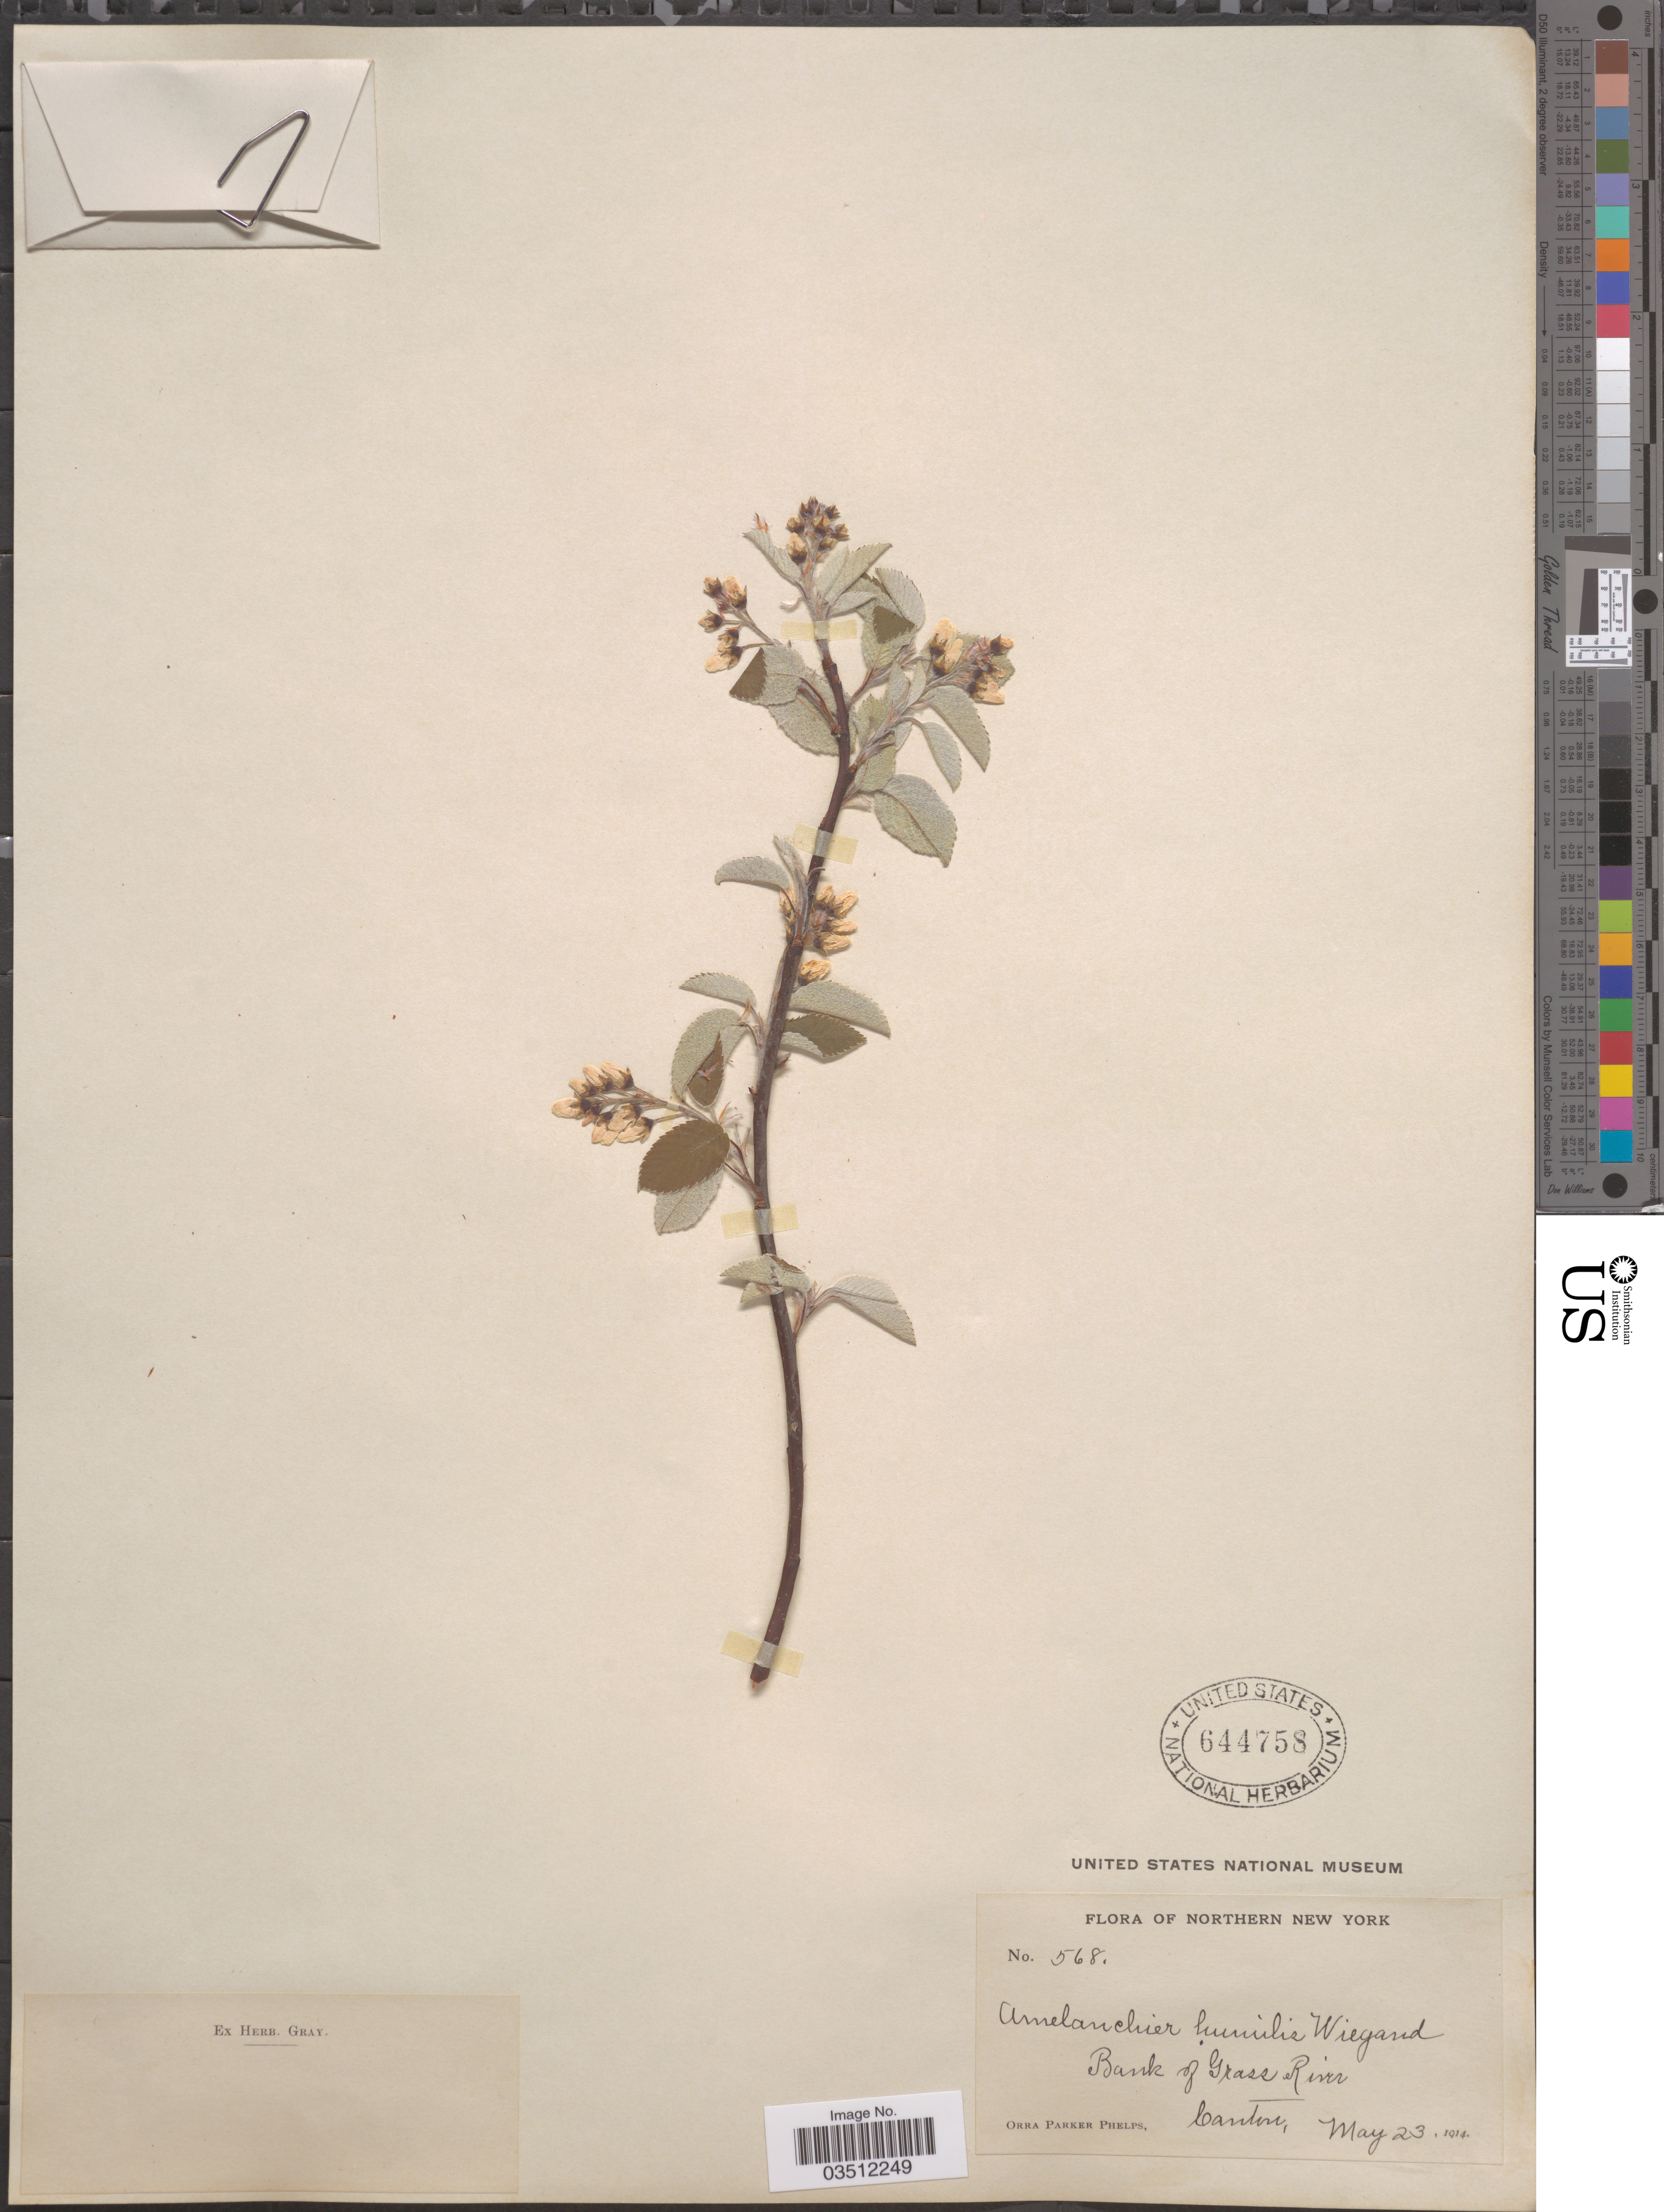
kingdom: Plantae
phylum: Tracheophyta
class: Magnoliopsida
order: Rosales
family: Rosaceae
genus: Amelanchier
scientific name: Amelanchier humilis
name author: Wiegand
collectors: O. P. Phelps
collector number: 568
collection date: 1914-05-23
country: United States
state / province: New York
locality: Northern New York. Bank of Grass River, Canton.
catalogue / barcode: US 644758